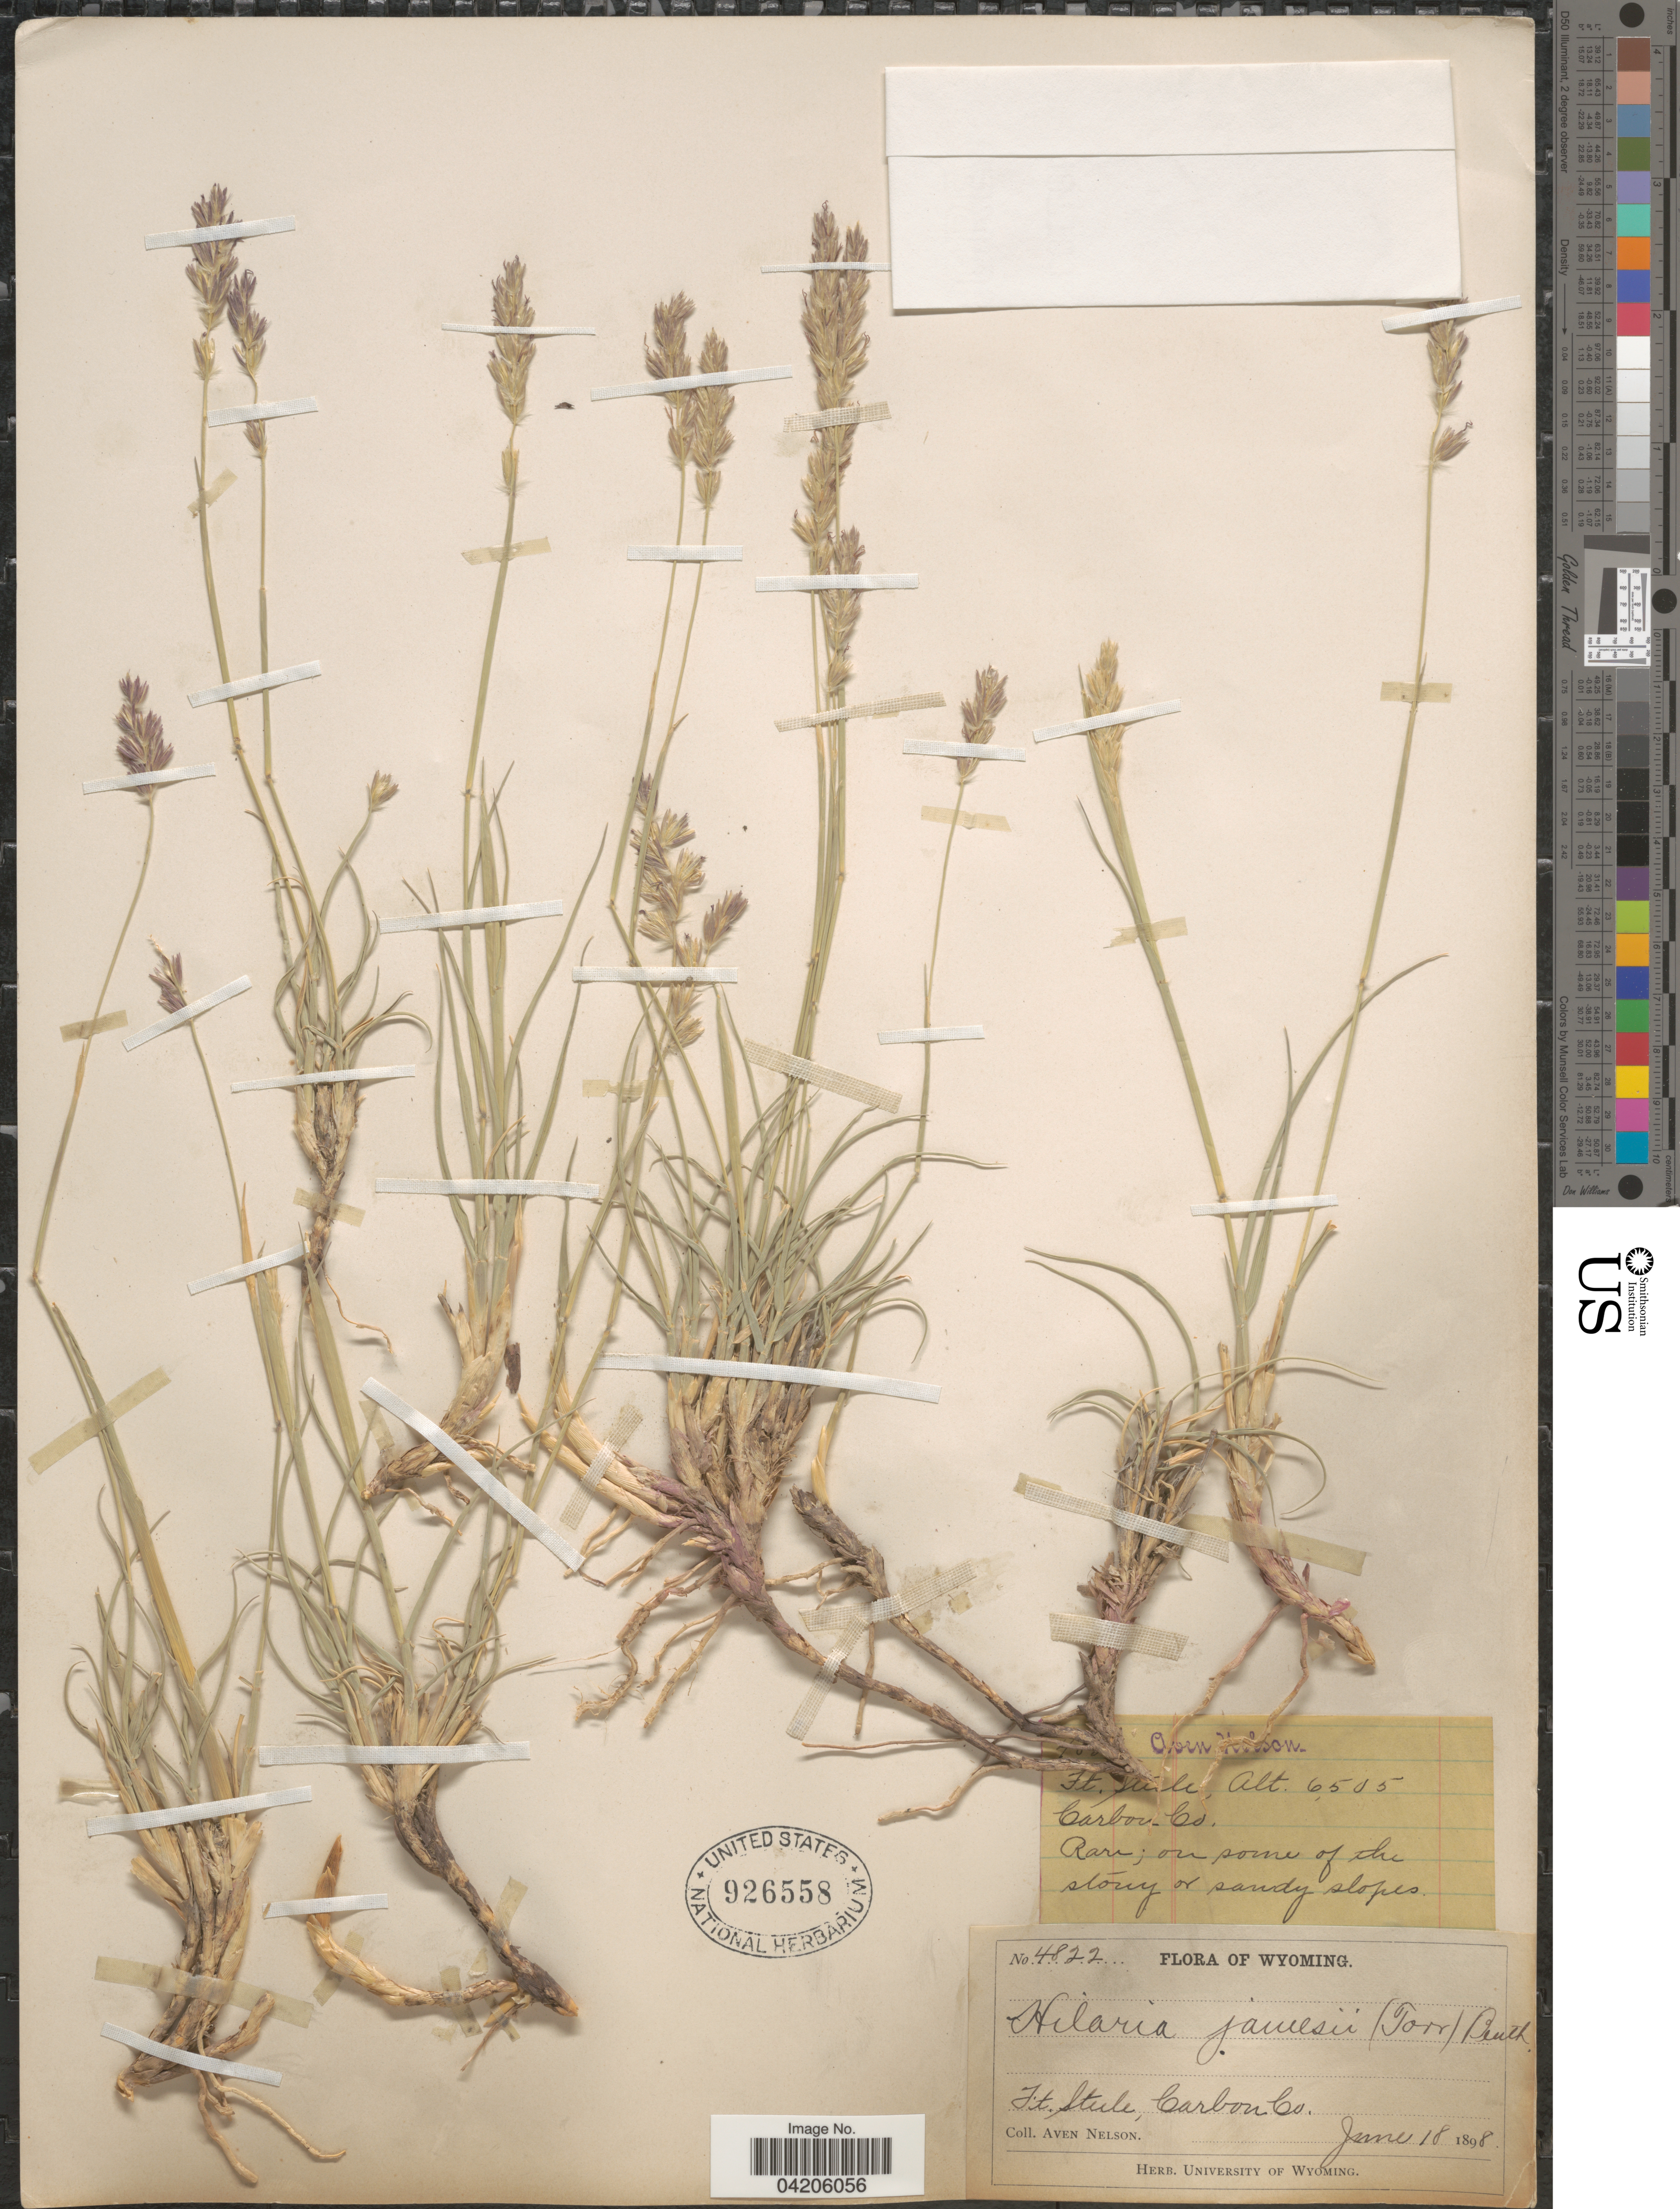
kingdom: Plantae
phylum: Tracheophyta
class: Liliopsida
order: Poales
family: Poaceae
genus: Hilaria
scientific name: Hilaria jamesii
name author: (Torr.) Benth.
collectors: A. Nelson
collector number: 4822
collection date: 1898-06-18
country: United States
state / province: Wyoming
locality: Ft. Steele, Carbon Co. Rare; on some of the stony or sandy slopes.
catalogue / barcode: US 926558